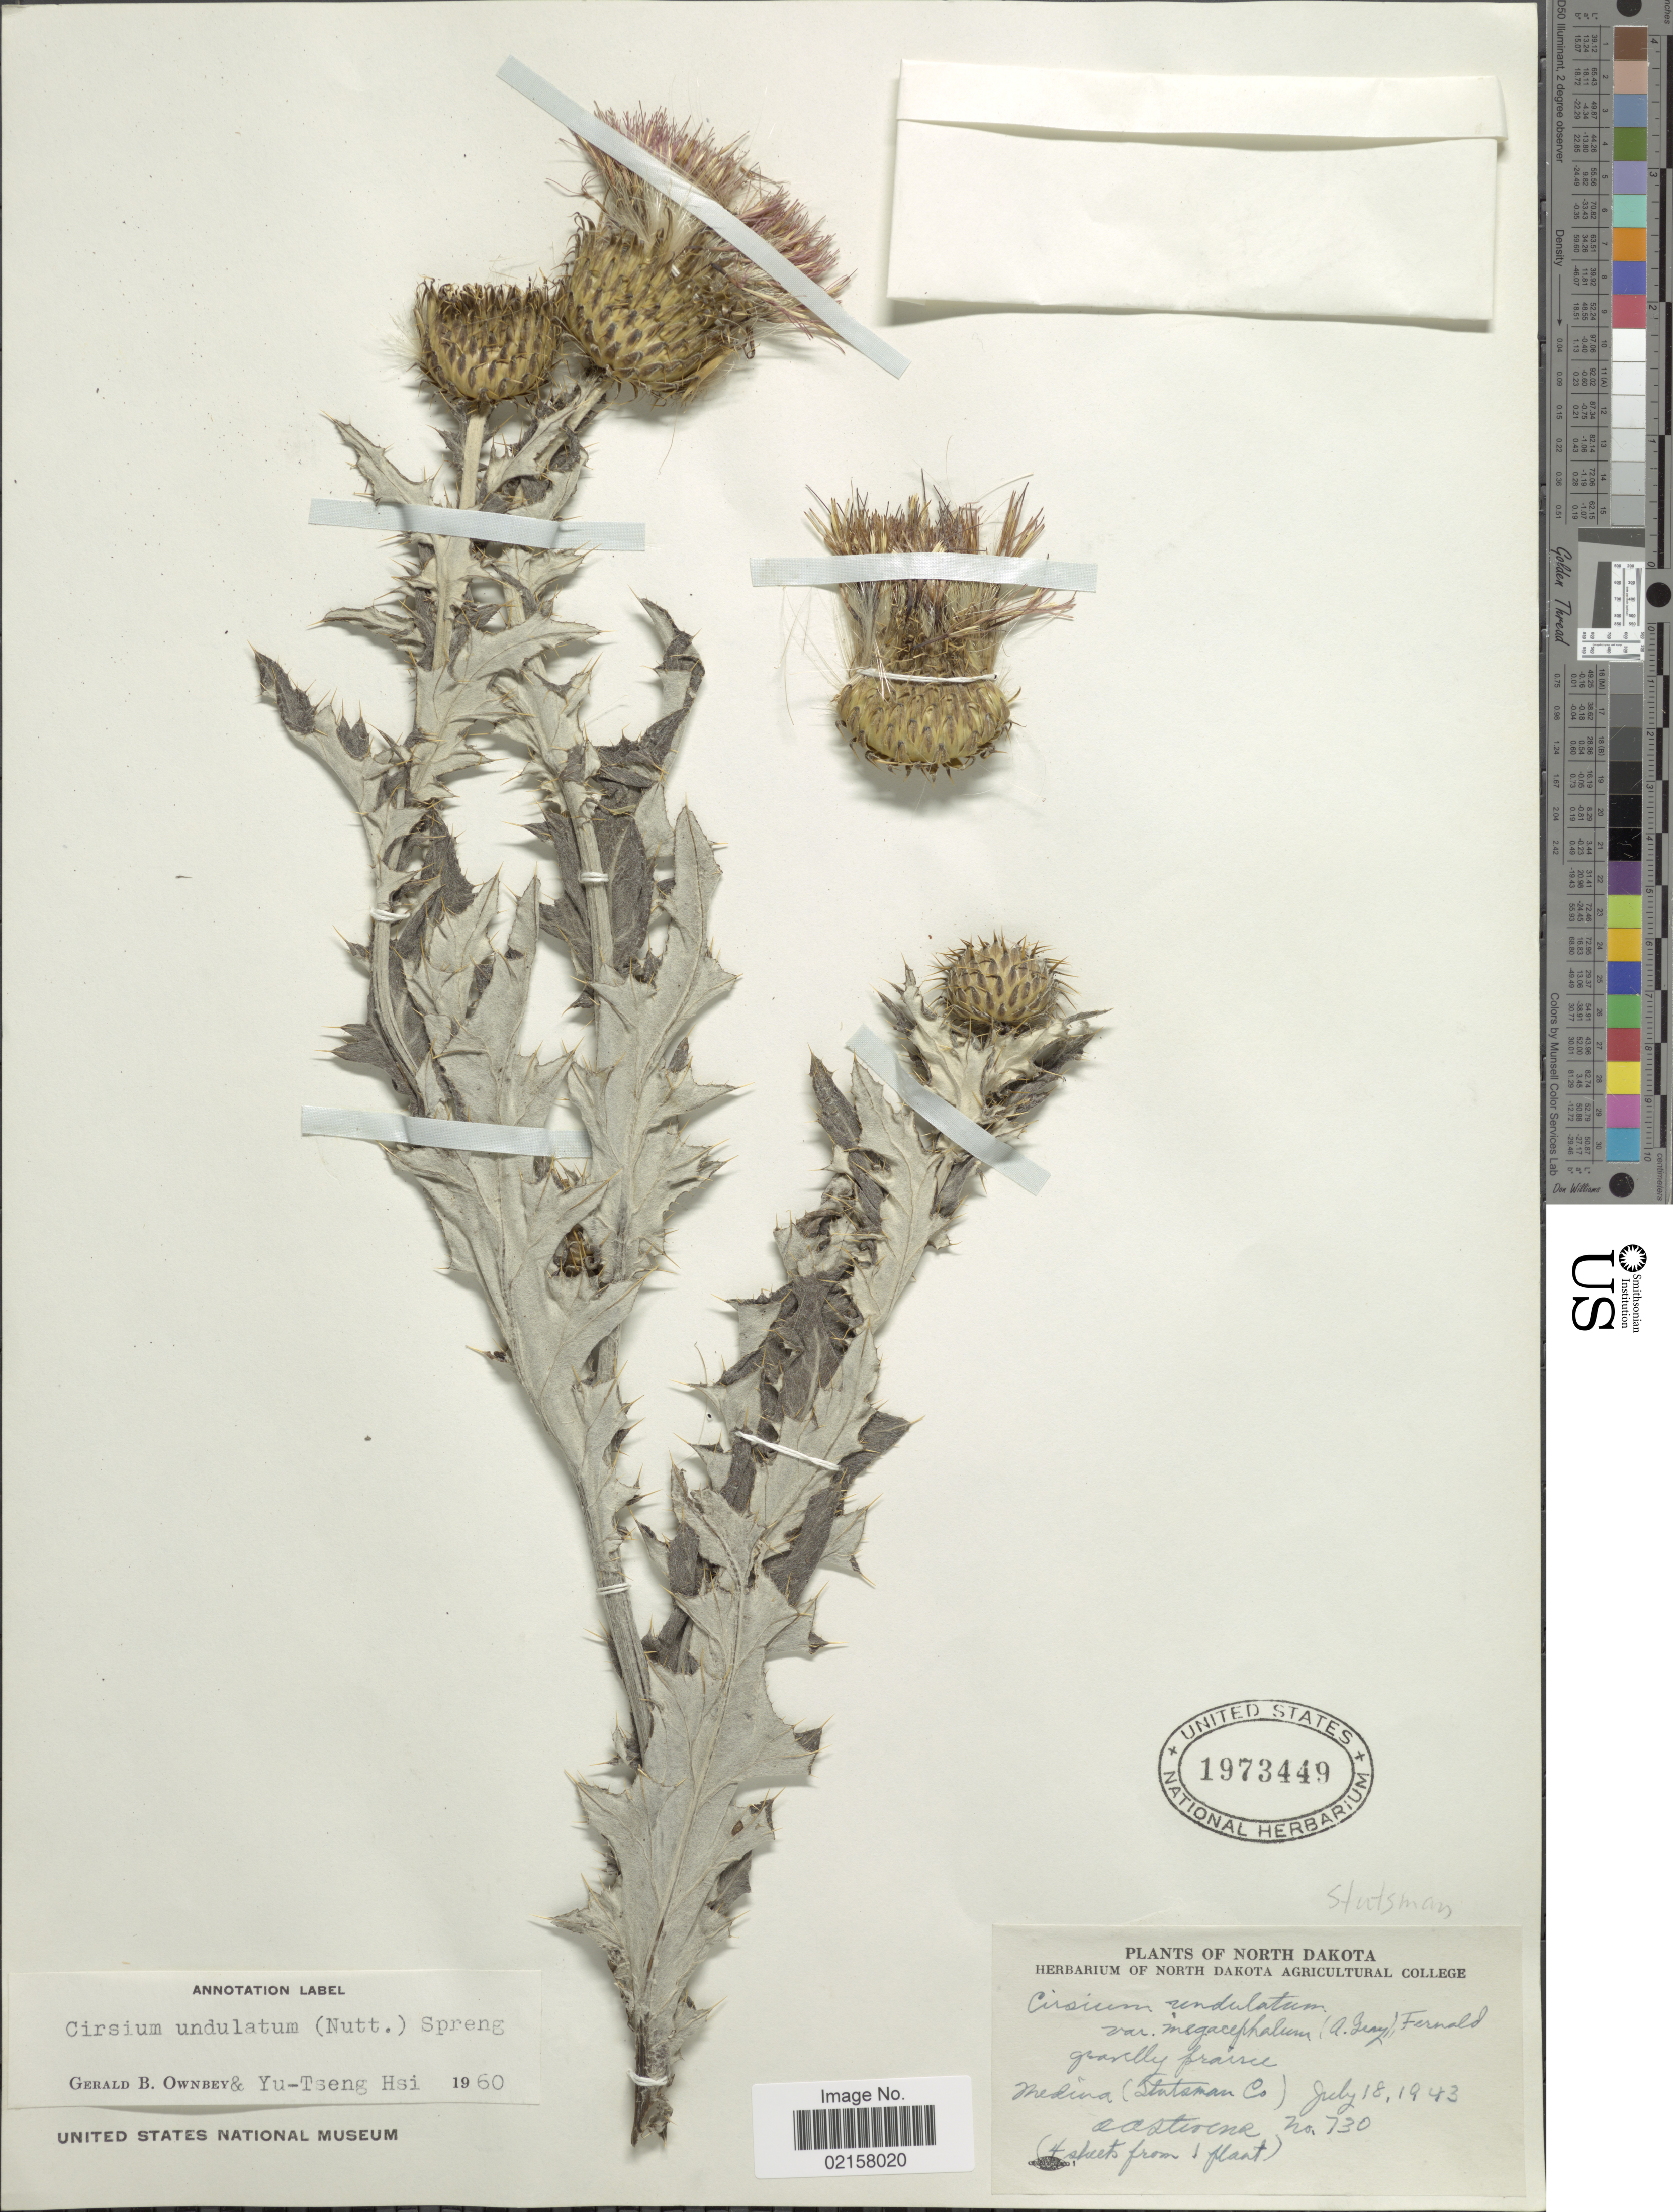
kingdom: Plantae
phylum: Tracheophyta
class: Magnoliopsida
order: Asterales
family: Asteraceae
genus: Cirsium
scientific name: Cirsium undulatum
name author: (Nutt.) Spreng.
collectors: O. A. Stevens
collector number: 730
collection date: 1943-07-18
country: United States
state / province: North Dakota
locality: Medina (Stutsman Co.).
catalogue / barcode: US 1973449